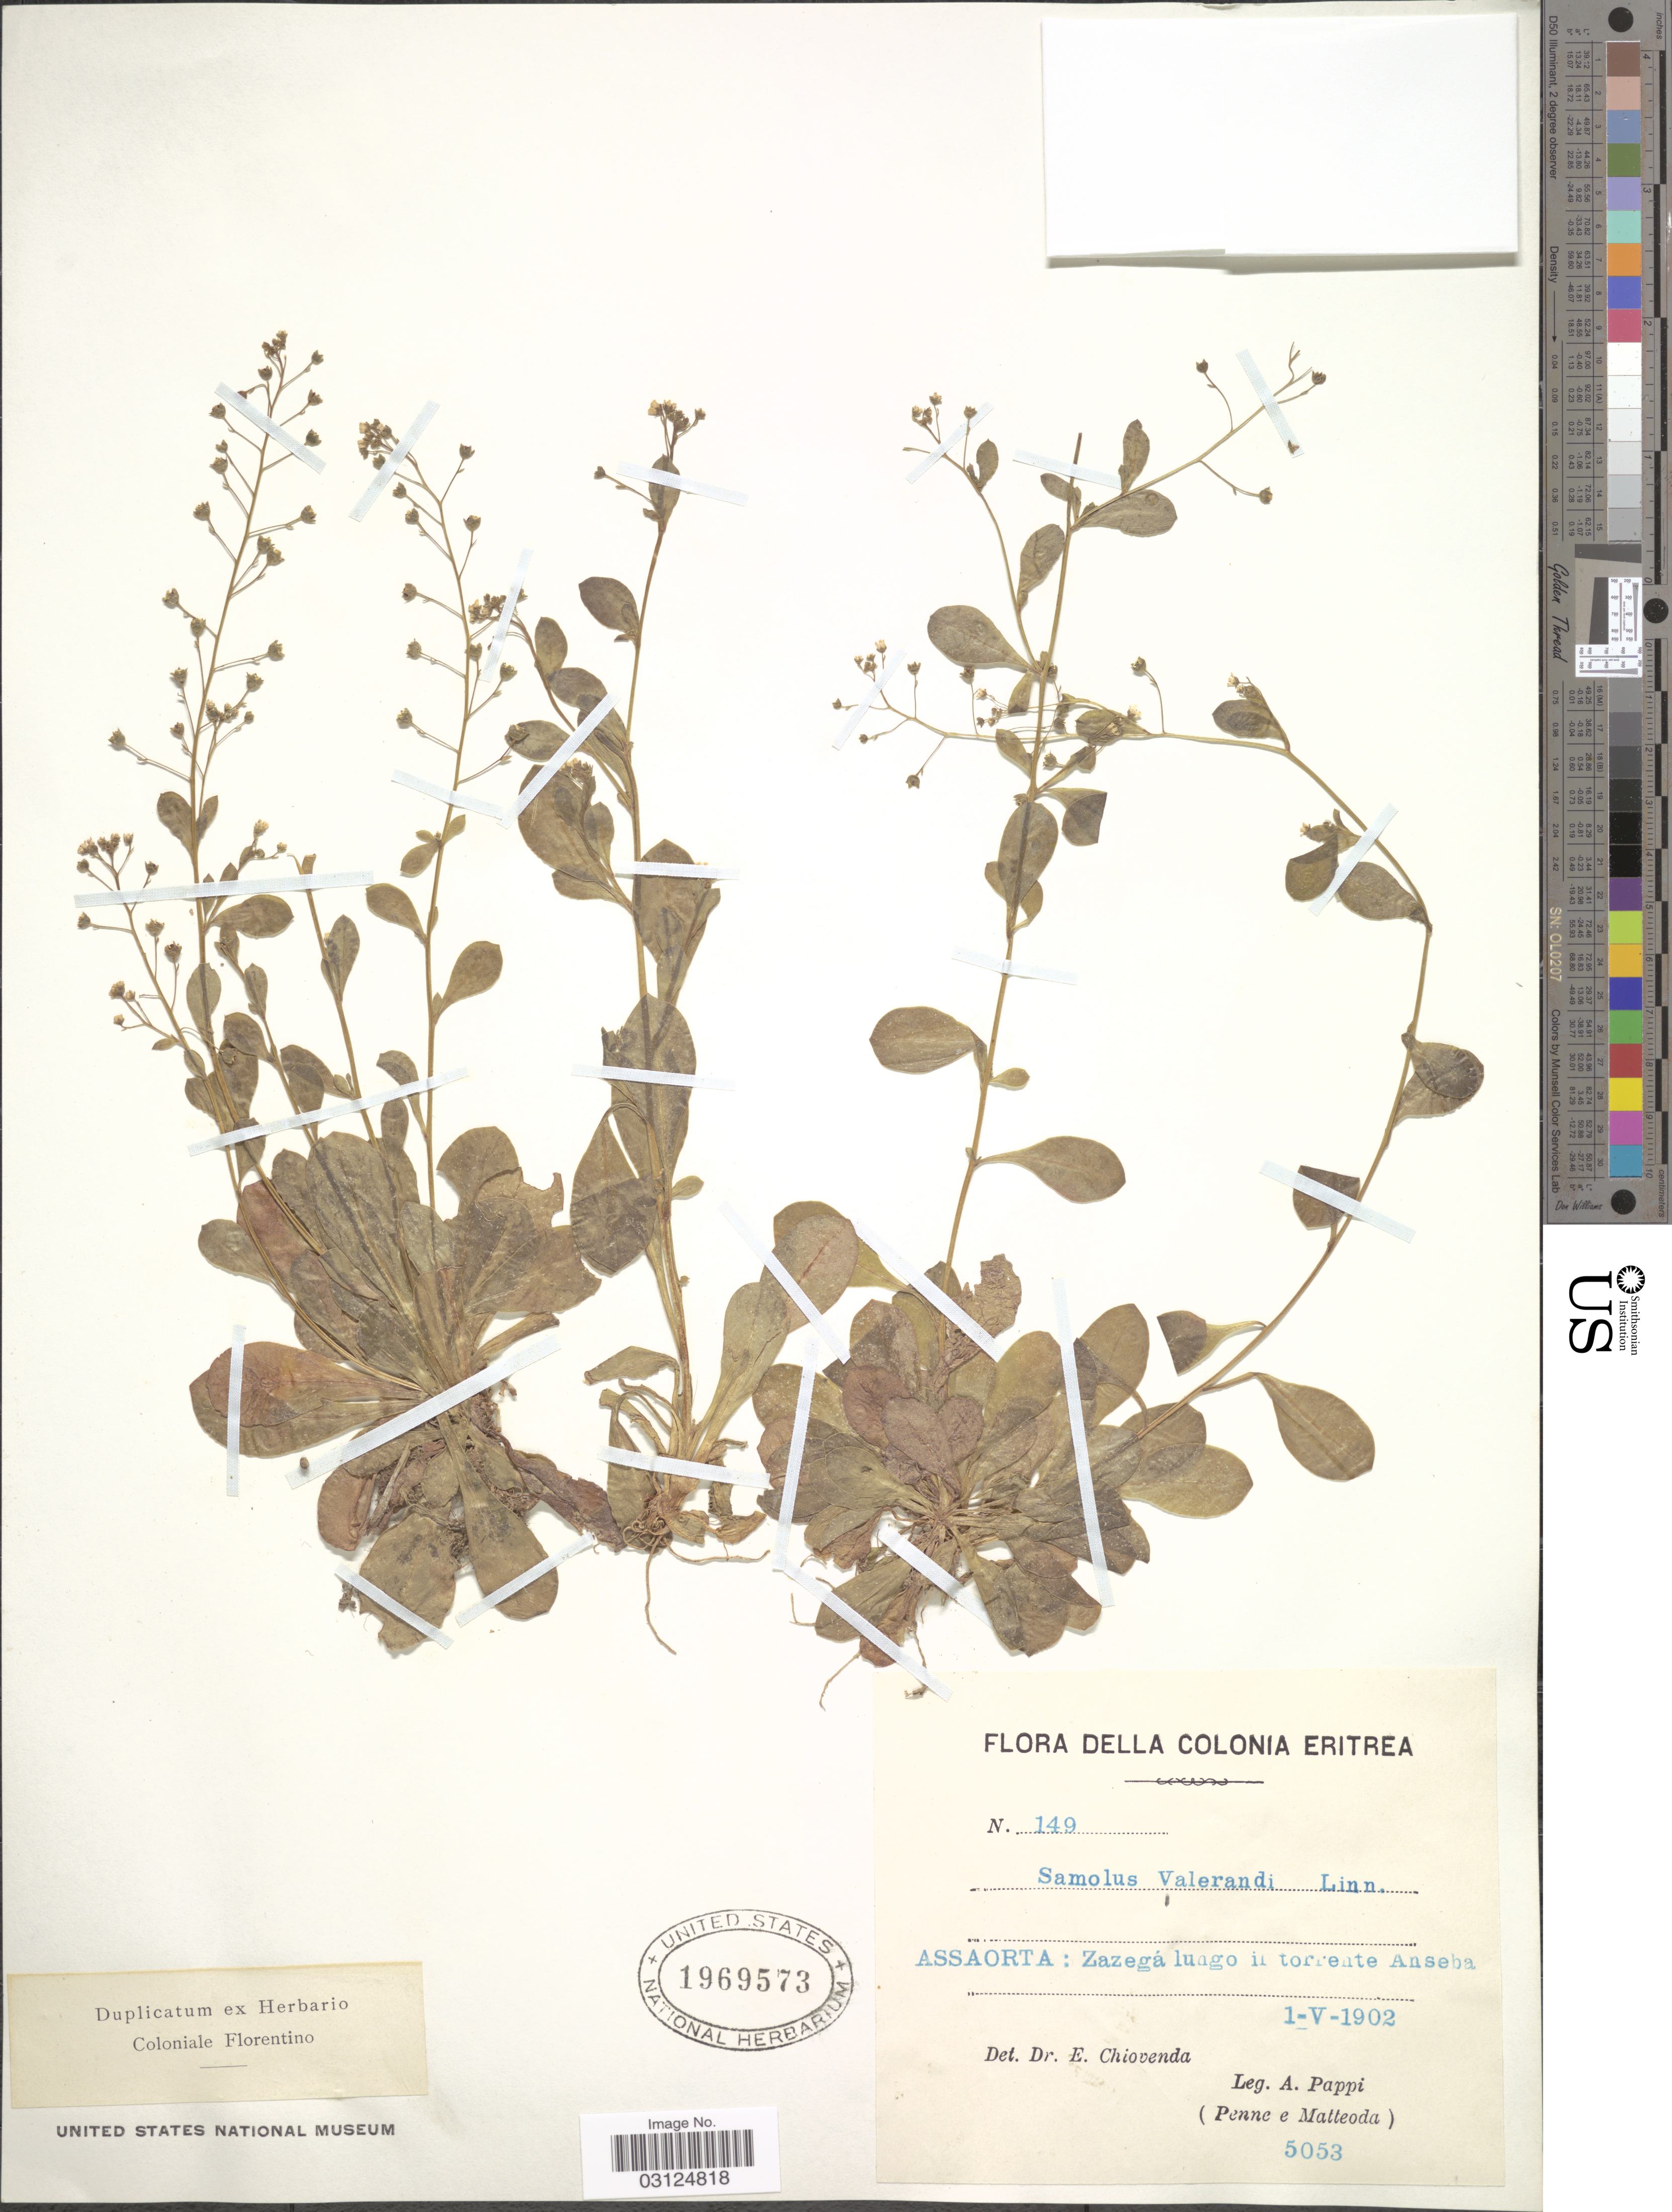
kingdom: Plantae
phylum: Tracheophyta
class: Magnoliopsida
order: Ericales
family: Primulaceae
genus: Samolus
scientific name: Samolus valerandi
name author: L.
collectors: A. Pappi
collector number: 149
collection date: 1902-05-01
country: Eritrea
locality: Colonia Eritrea. Assaorta: Zazegá lungo il torrente Anseba.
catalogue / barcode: US 1969573